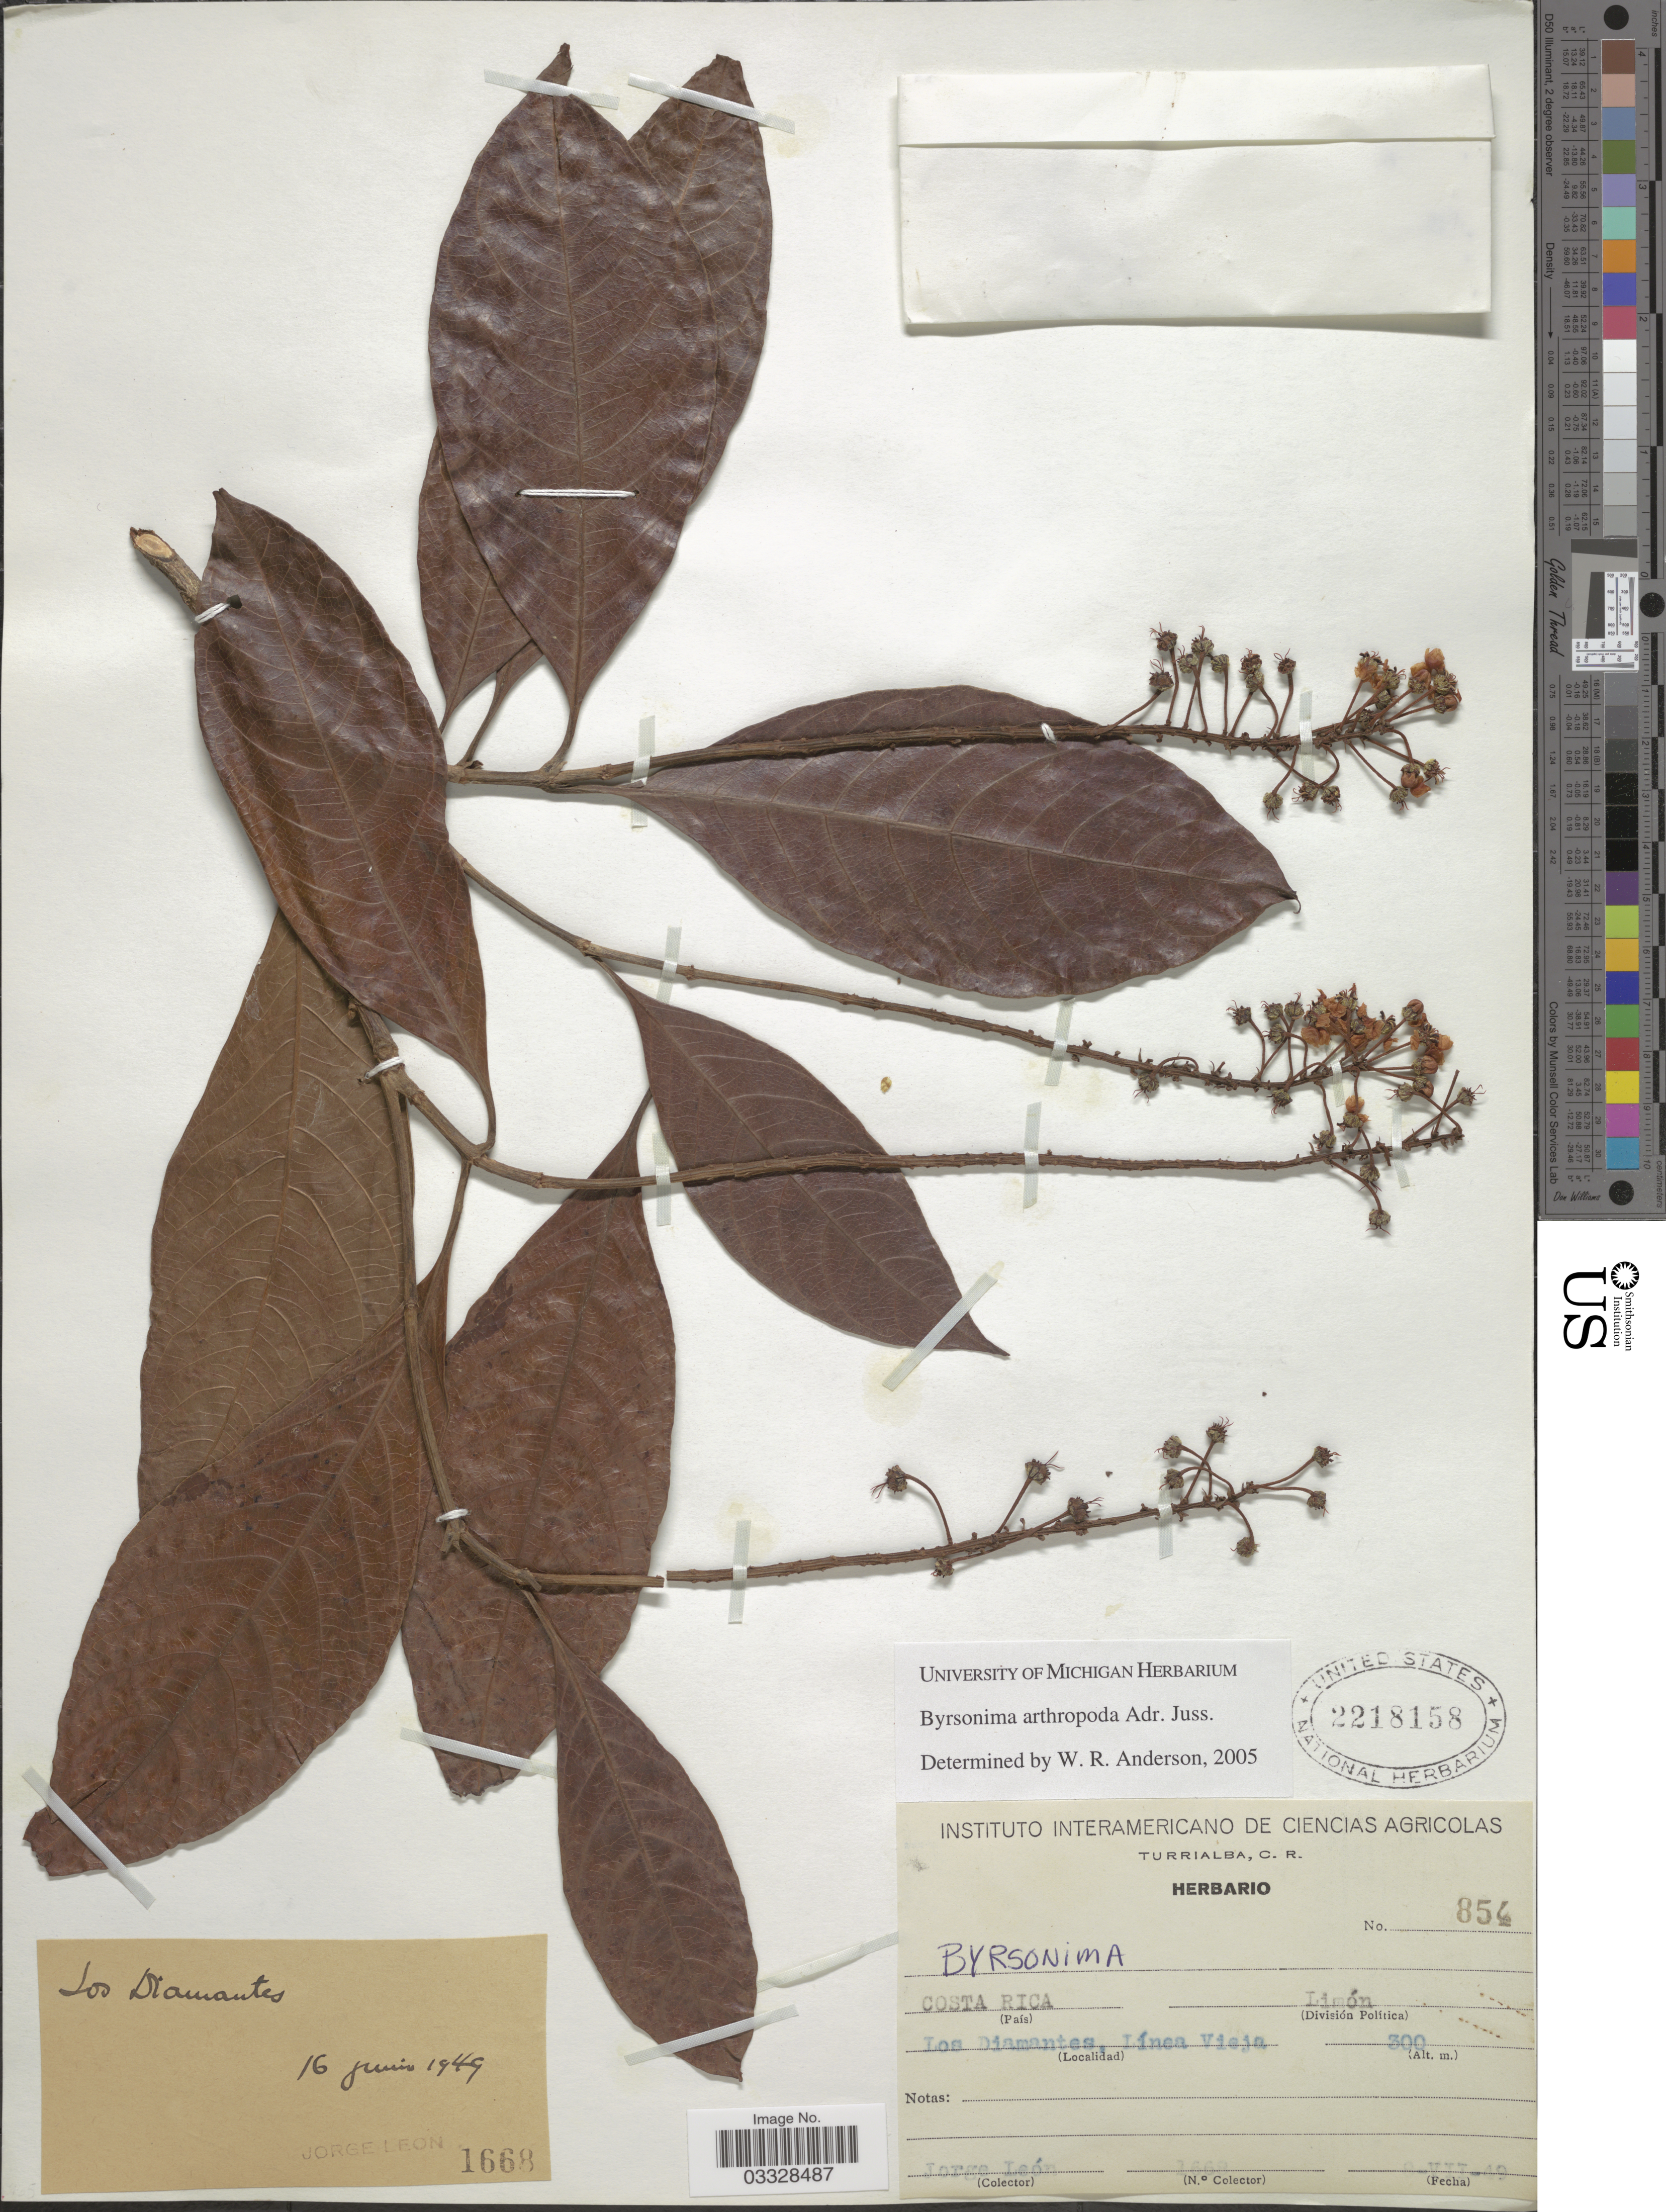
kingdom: Plantae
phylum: Tracheophyta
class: Magnoliopsida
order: Malpighiales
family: Malpighiaceae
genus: Byrsonima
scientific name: Byrsonima arthropoda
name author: A. Juss.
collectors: J. León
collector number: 1668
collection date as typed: Transcribed d/m/y: 8/7/49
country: Costa Rica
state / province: Limón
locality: Los Diamantes, Línea Vieja.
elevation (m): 300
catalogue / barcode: US 2218158